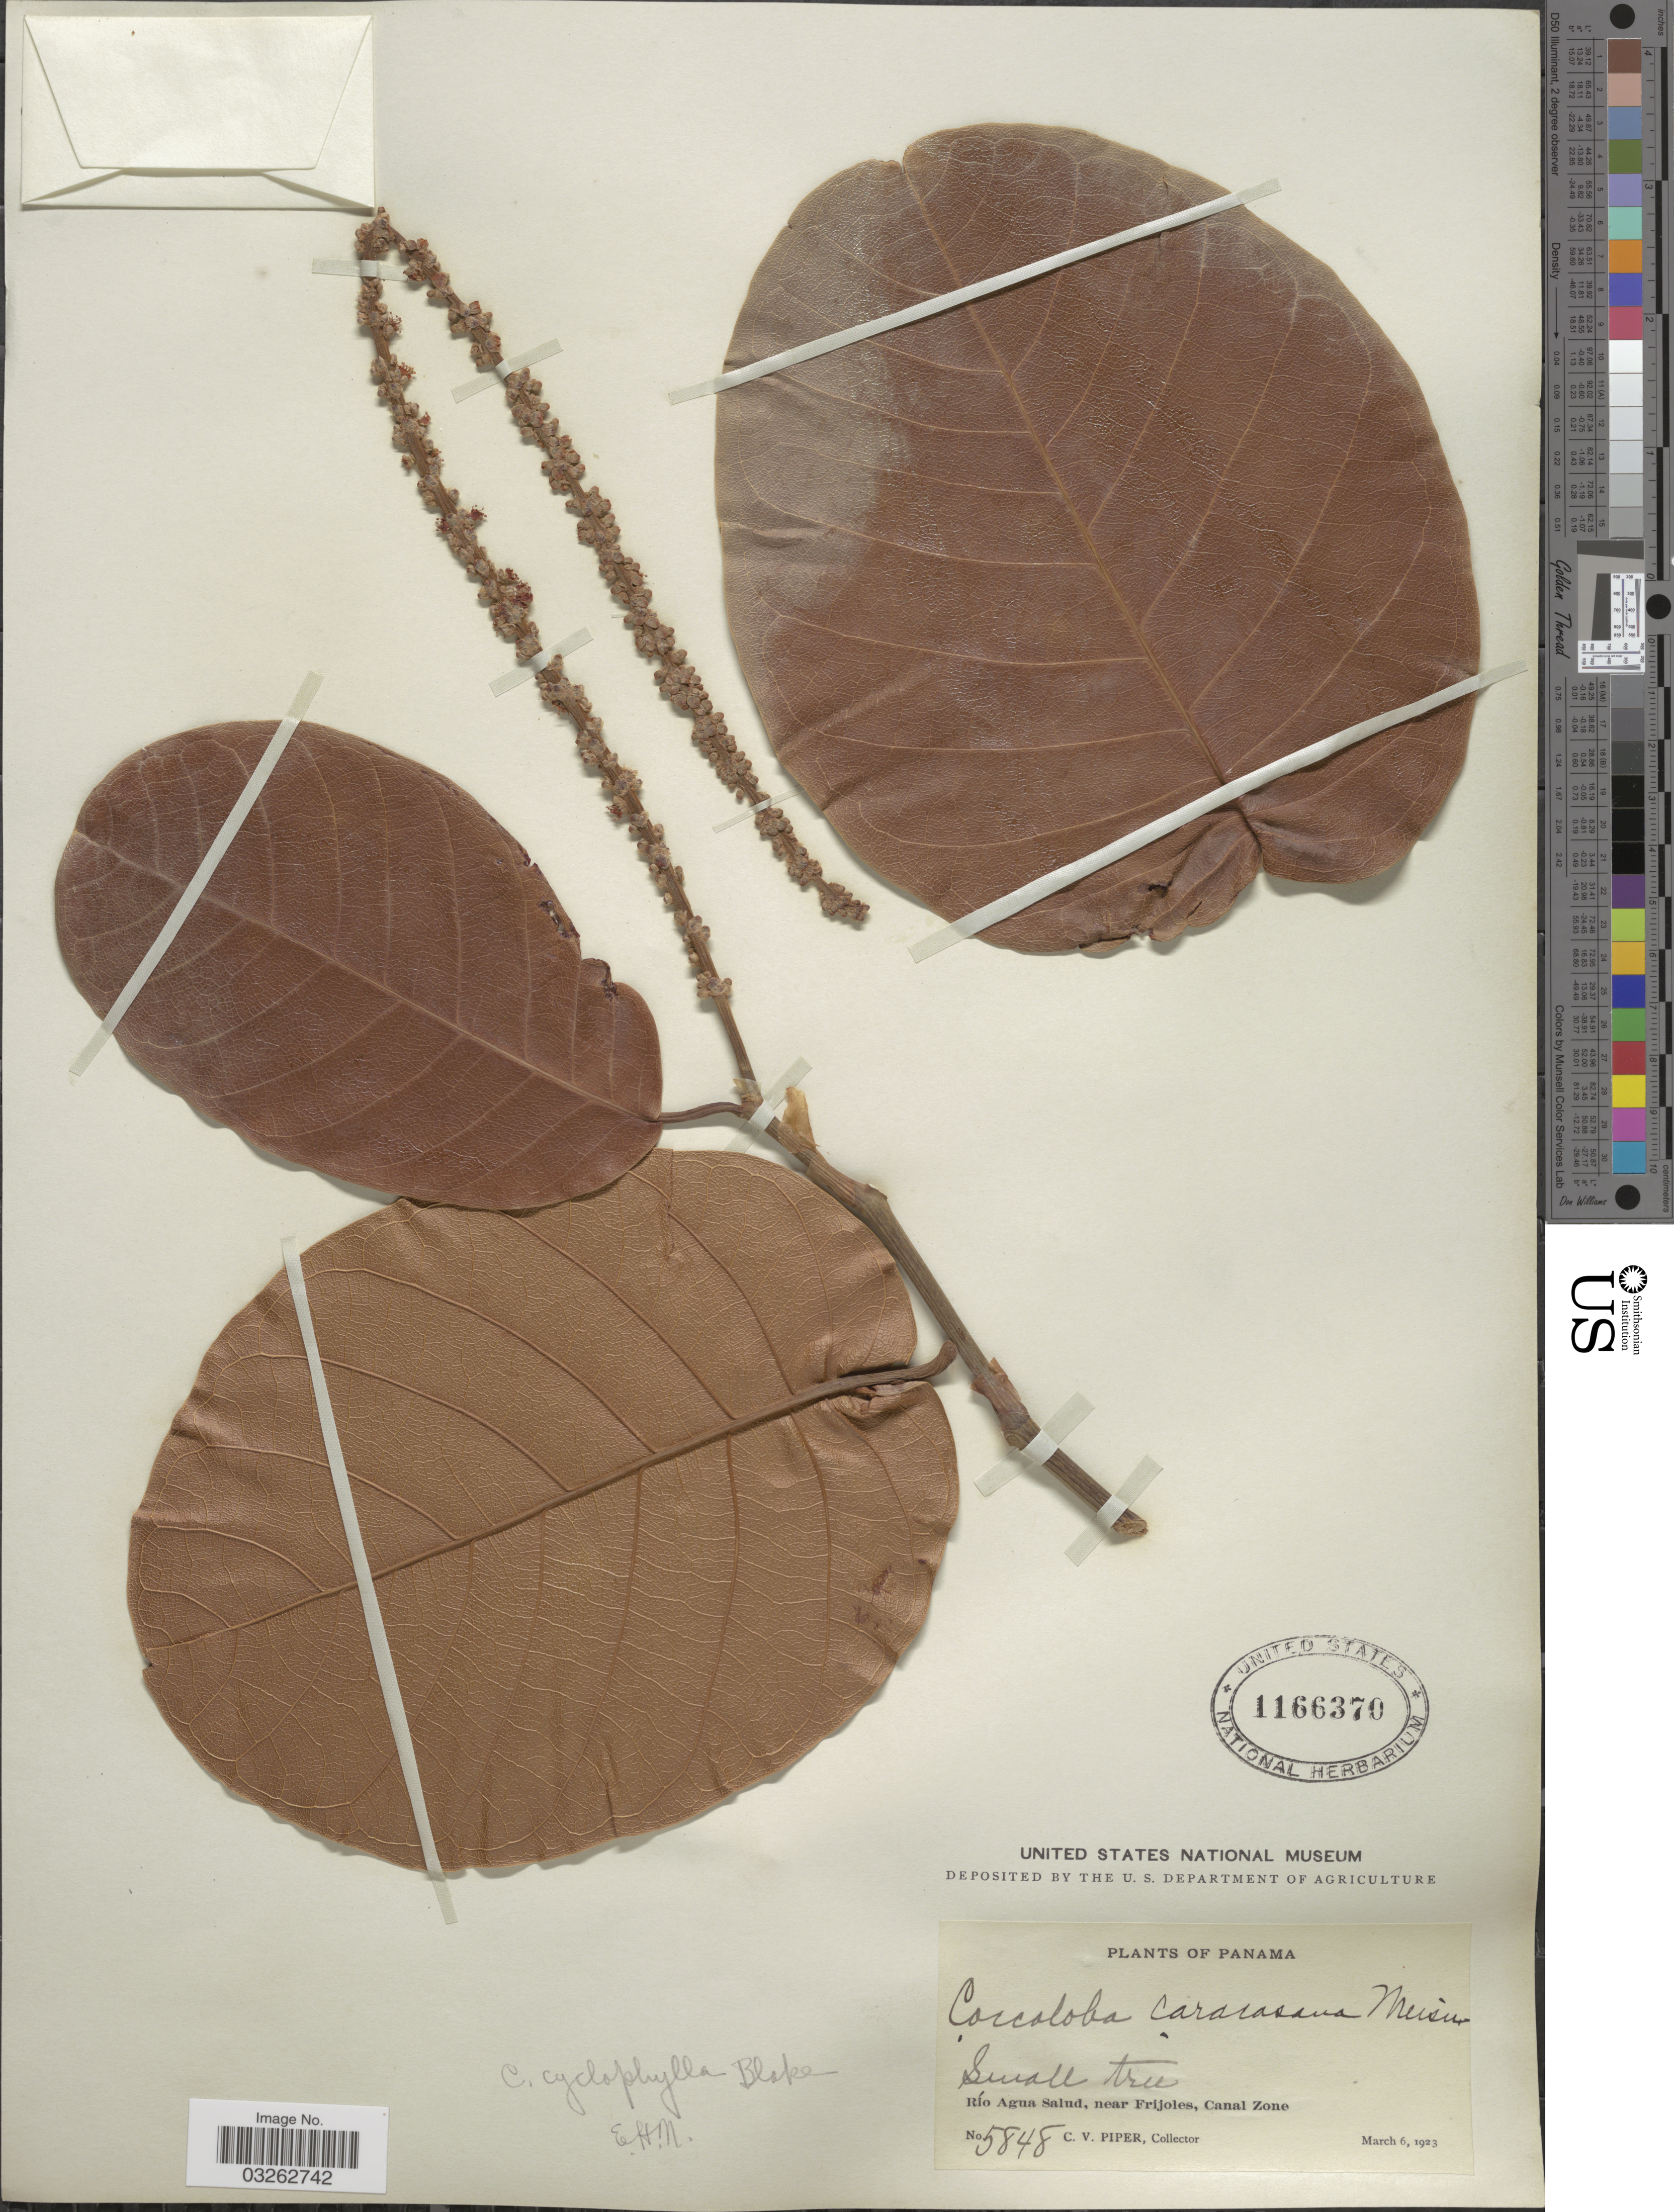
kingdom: Plantae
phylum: Tracheophyta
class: Magnoliopsida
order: Caryophyllales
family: Polygonaceae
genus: Coccoloba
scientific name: Coccoloba cyclophylla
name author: S.F. Blake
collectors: C. V. Piper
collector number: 5848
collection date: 1923-03-06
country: Panama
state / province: Colón / Panamá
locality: Río Agua Salud, near Frijoles, Canal Zone.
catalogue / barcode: US 1166370